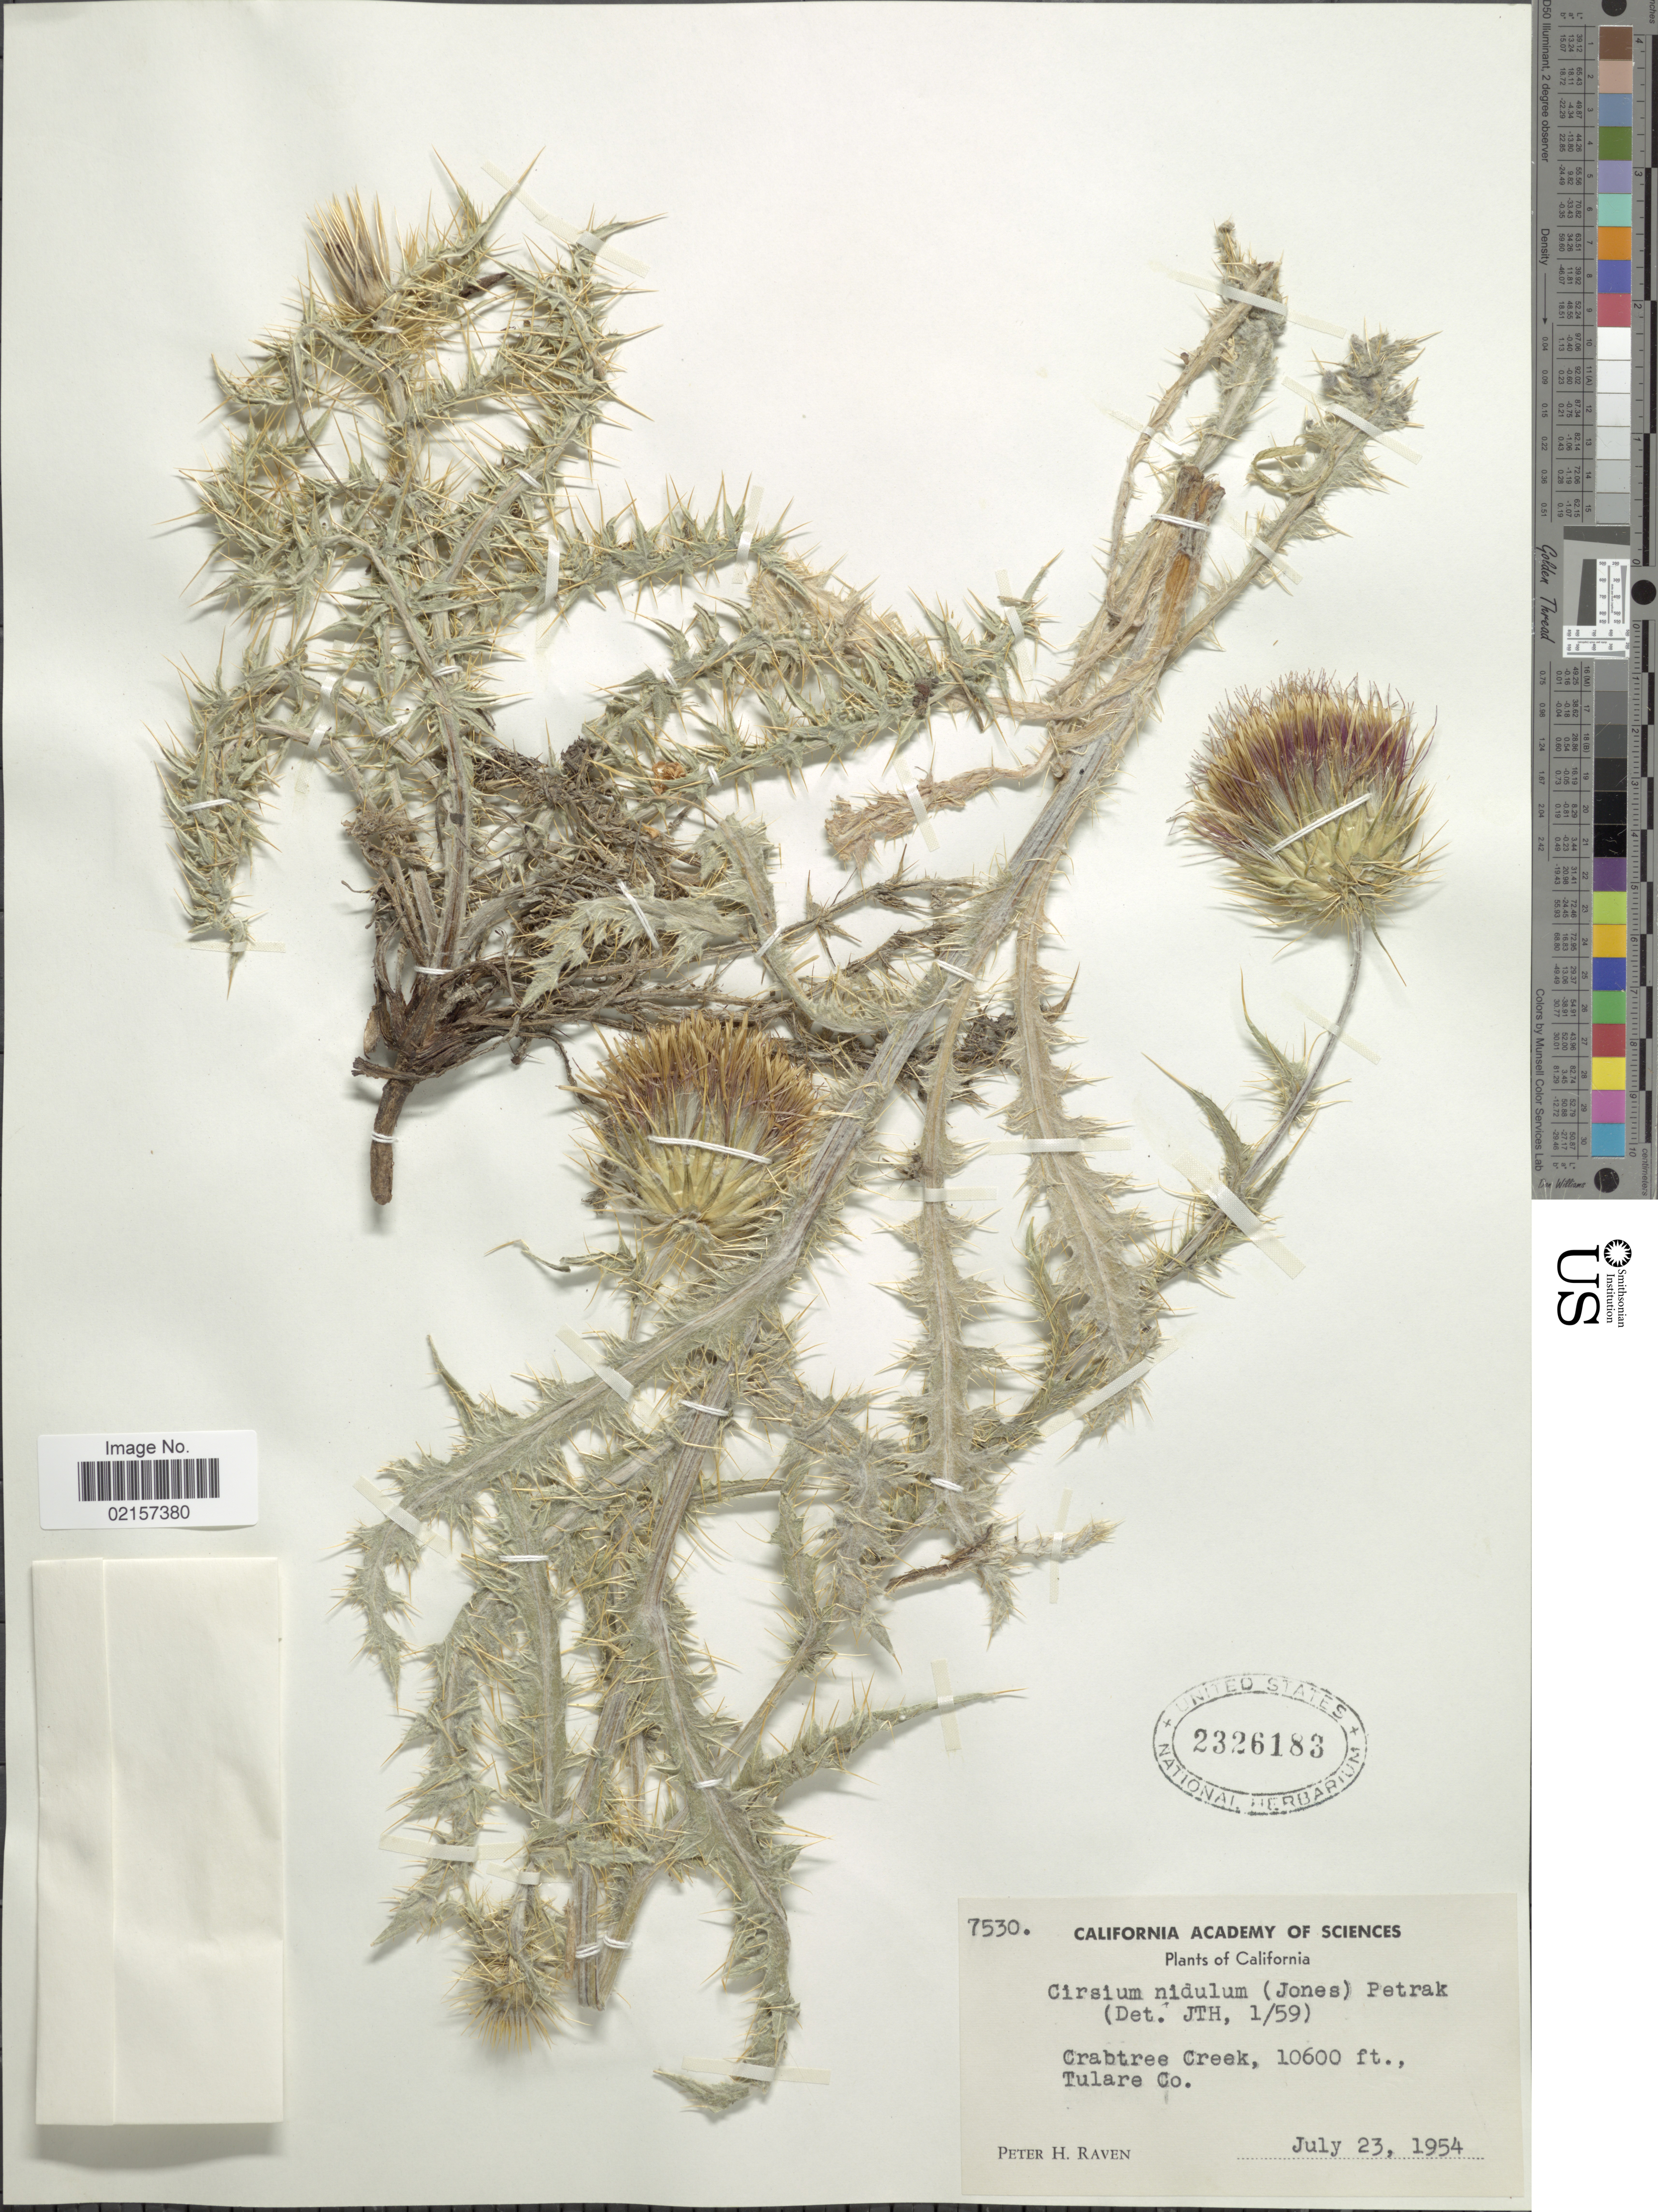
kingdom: Plantae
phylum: Tracheophyta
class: Magnoliopsida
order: Asterales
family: Asteraceae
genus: Cirsium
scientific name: Cirsium arizonicum var. arizonicum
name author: (A. Gray) Petr.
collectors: P. Raven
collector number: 7530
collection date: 1954-07-23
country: United States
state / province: California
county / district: Tulare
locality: Crabtree Creek, Tulare Co.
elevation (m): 3231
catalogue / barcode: US 2326183